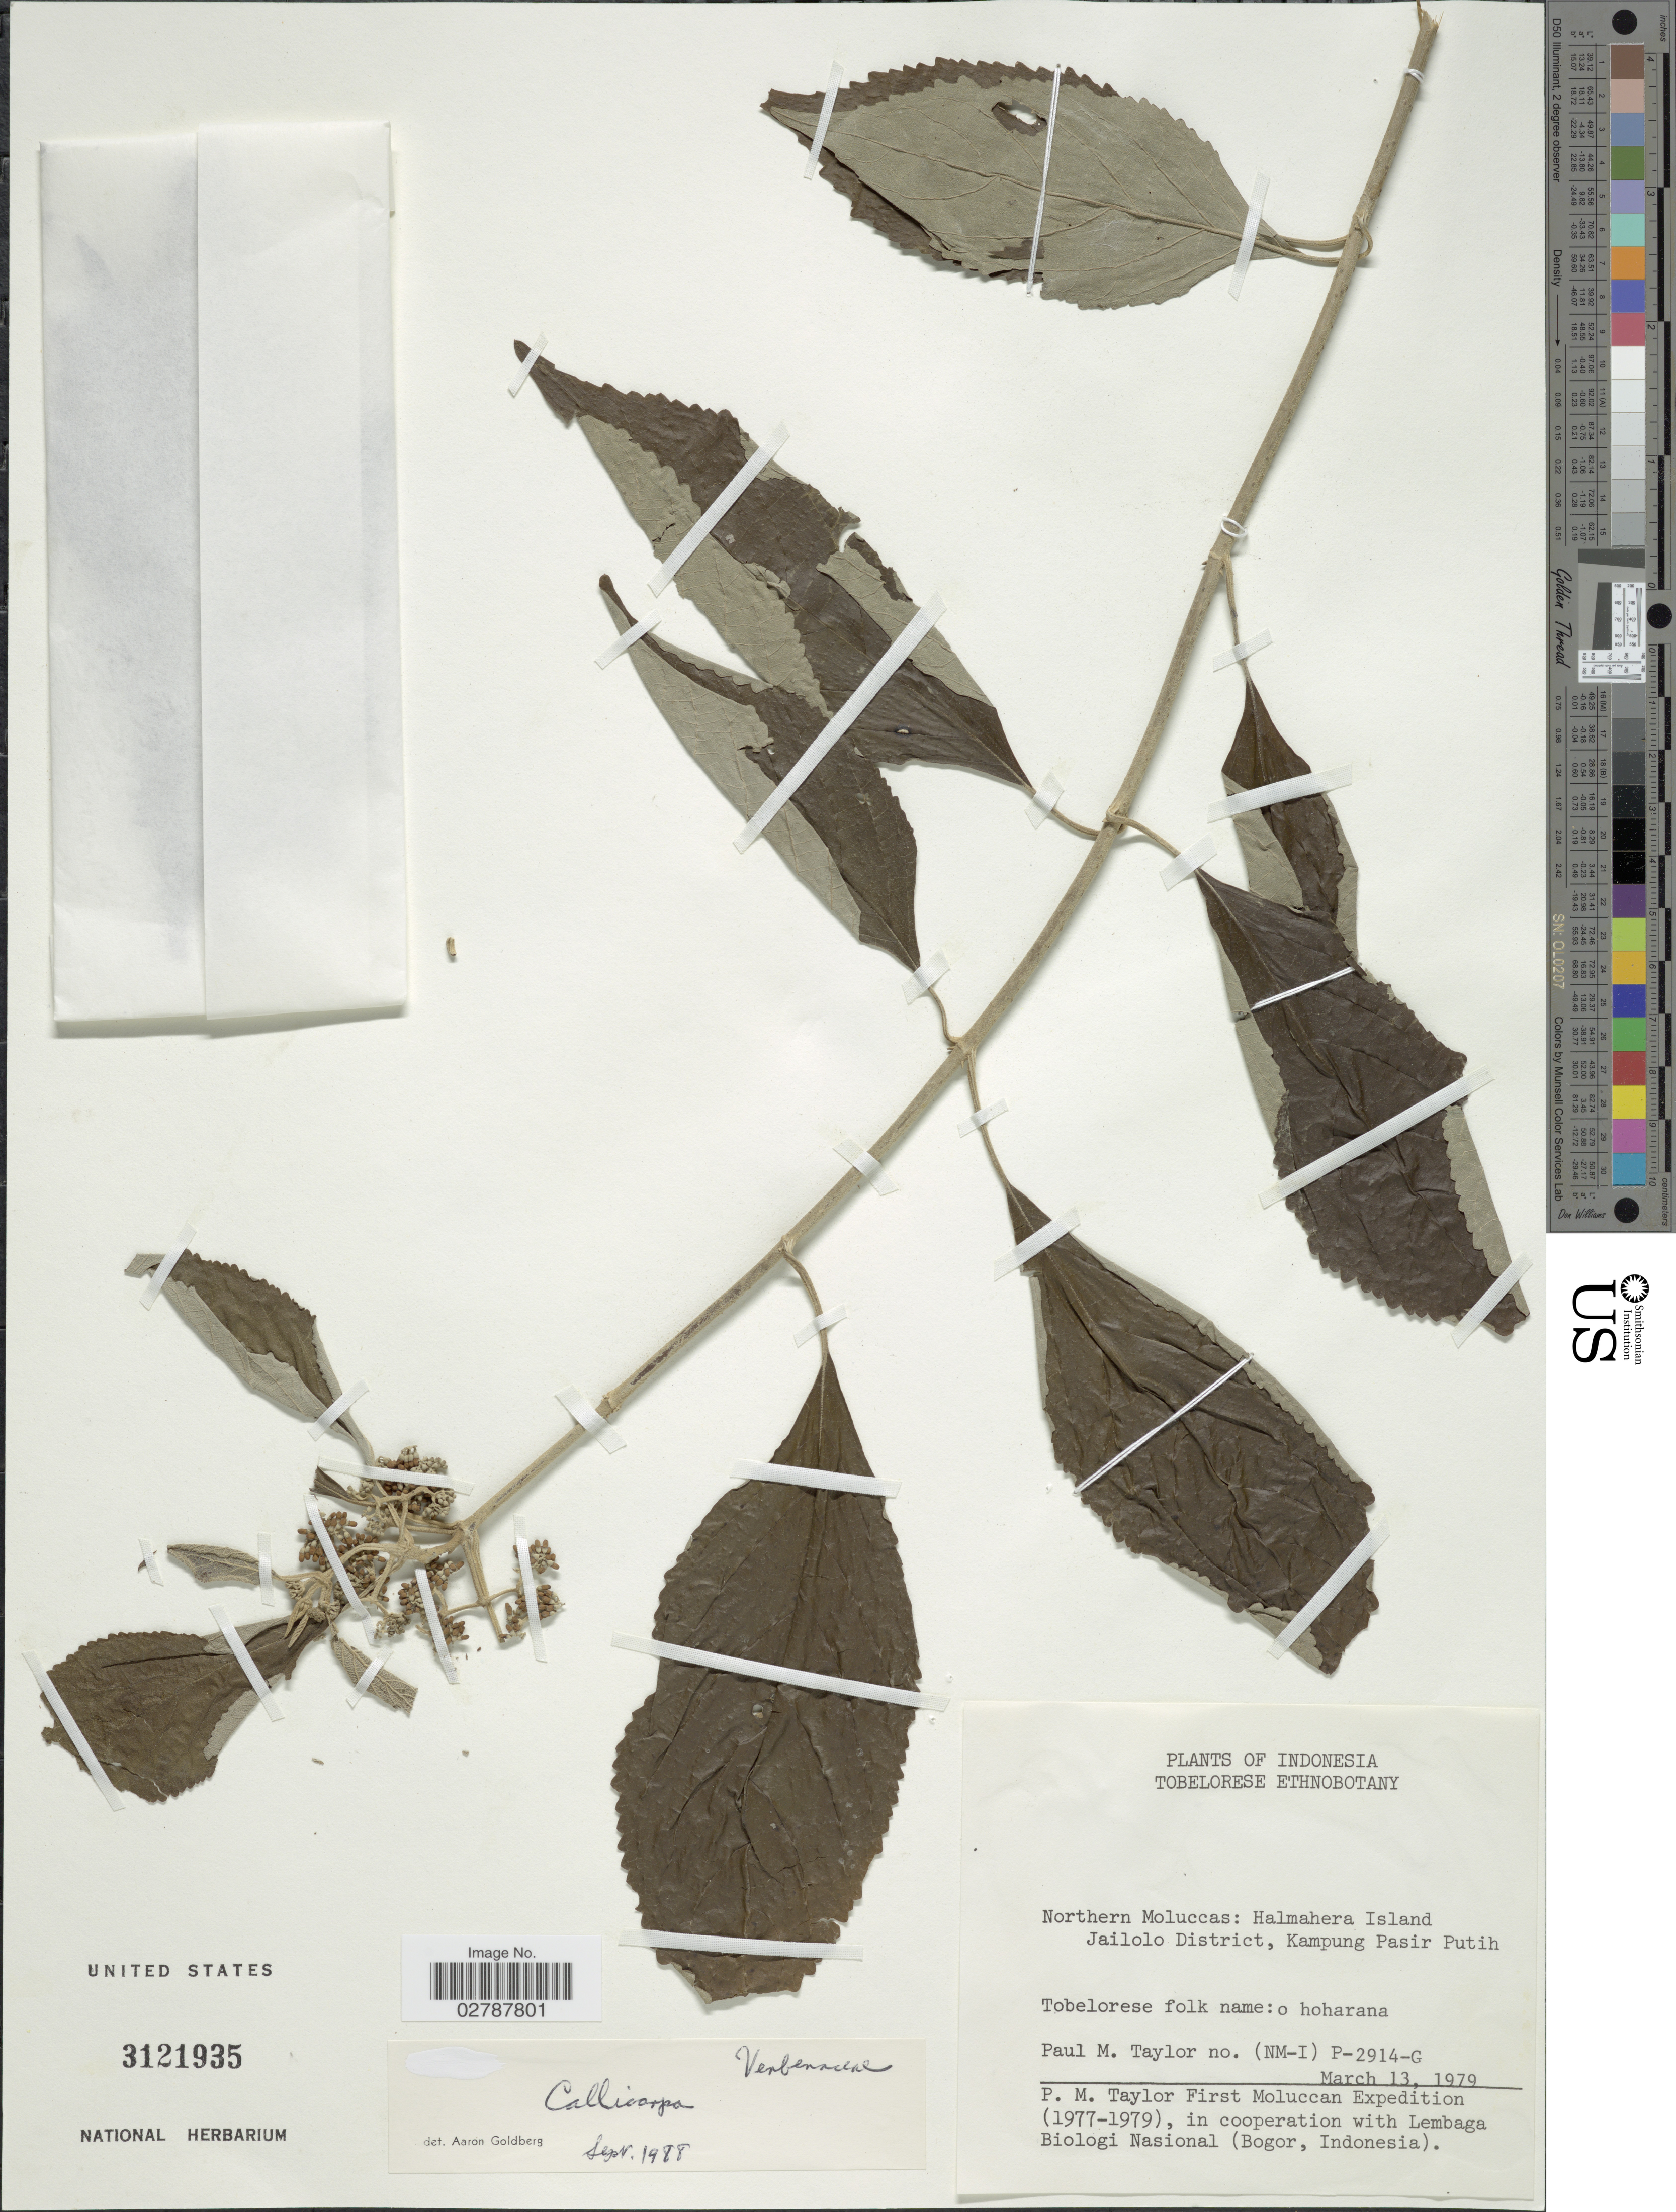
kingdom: Plantae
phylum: Tracheophyta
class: Magnoliopsida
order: Lamiales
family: Lamiaceae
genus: Callicarpa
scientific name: Callicarpa sp.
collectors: P. Taylor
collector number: (NM-I)P-2914-G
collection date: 1979-03-13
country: Indonesia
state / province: Maluku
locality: Tobelorese. Northern Moluccas: Halmahera Island Jailolo District, Kampung Pasir Putih.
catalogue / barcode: US 3121935